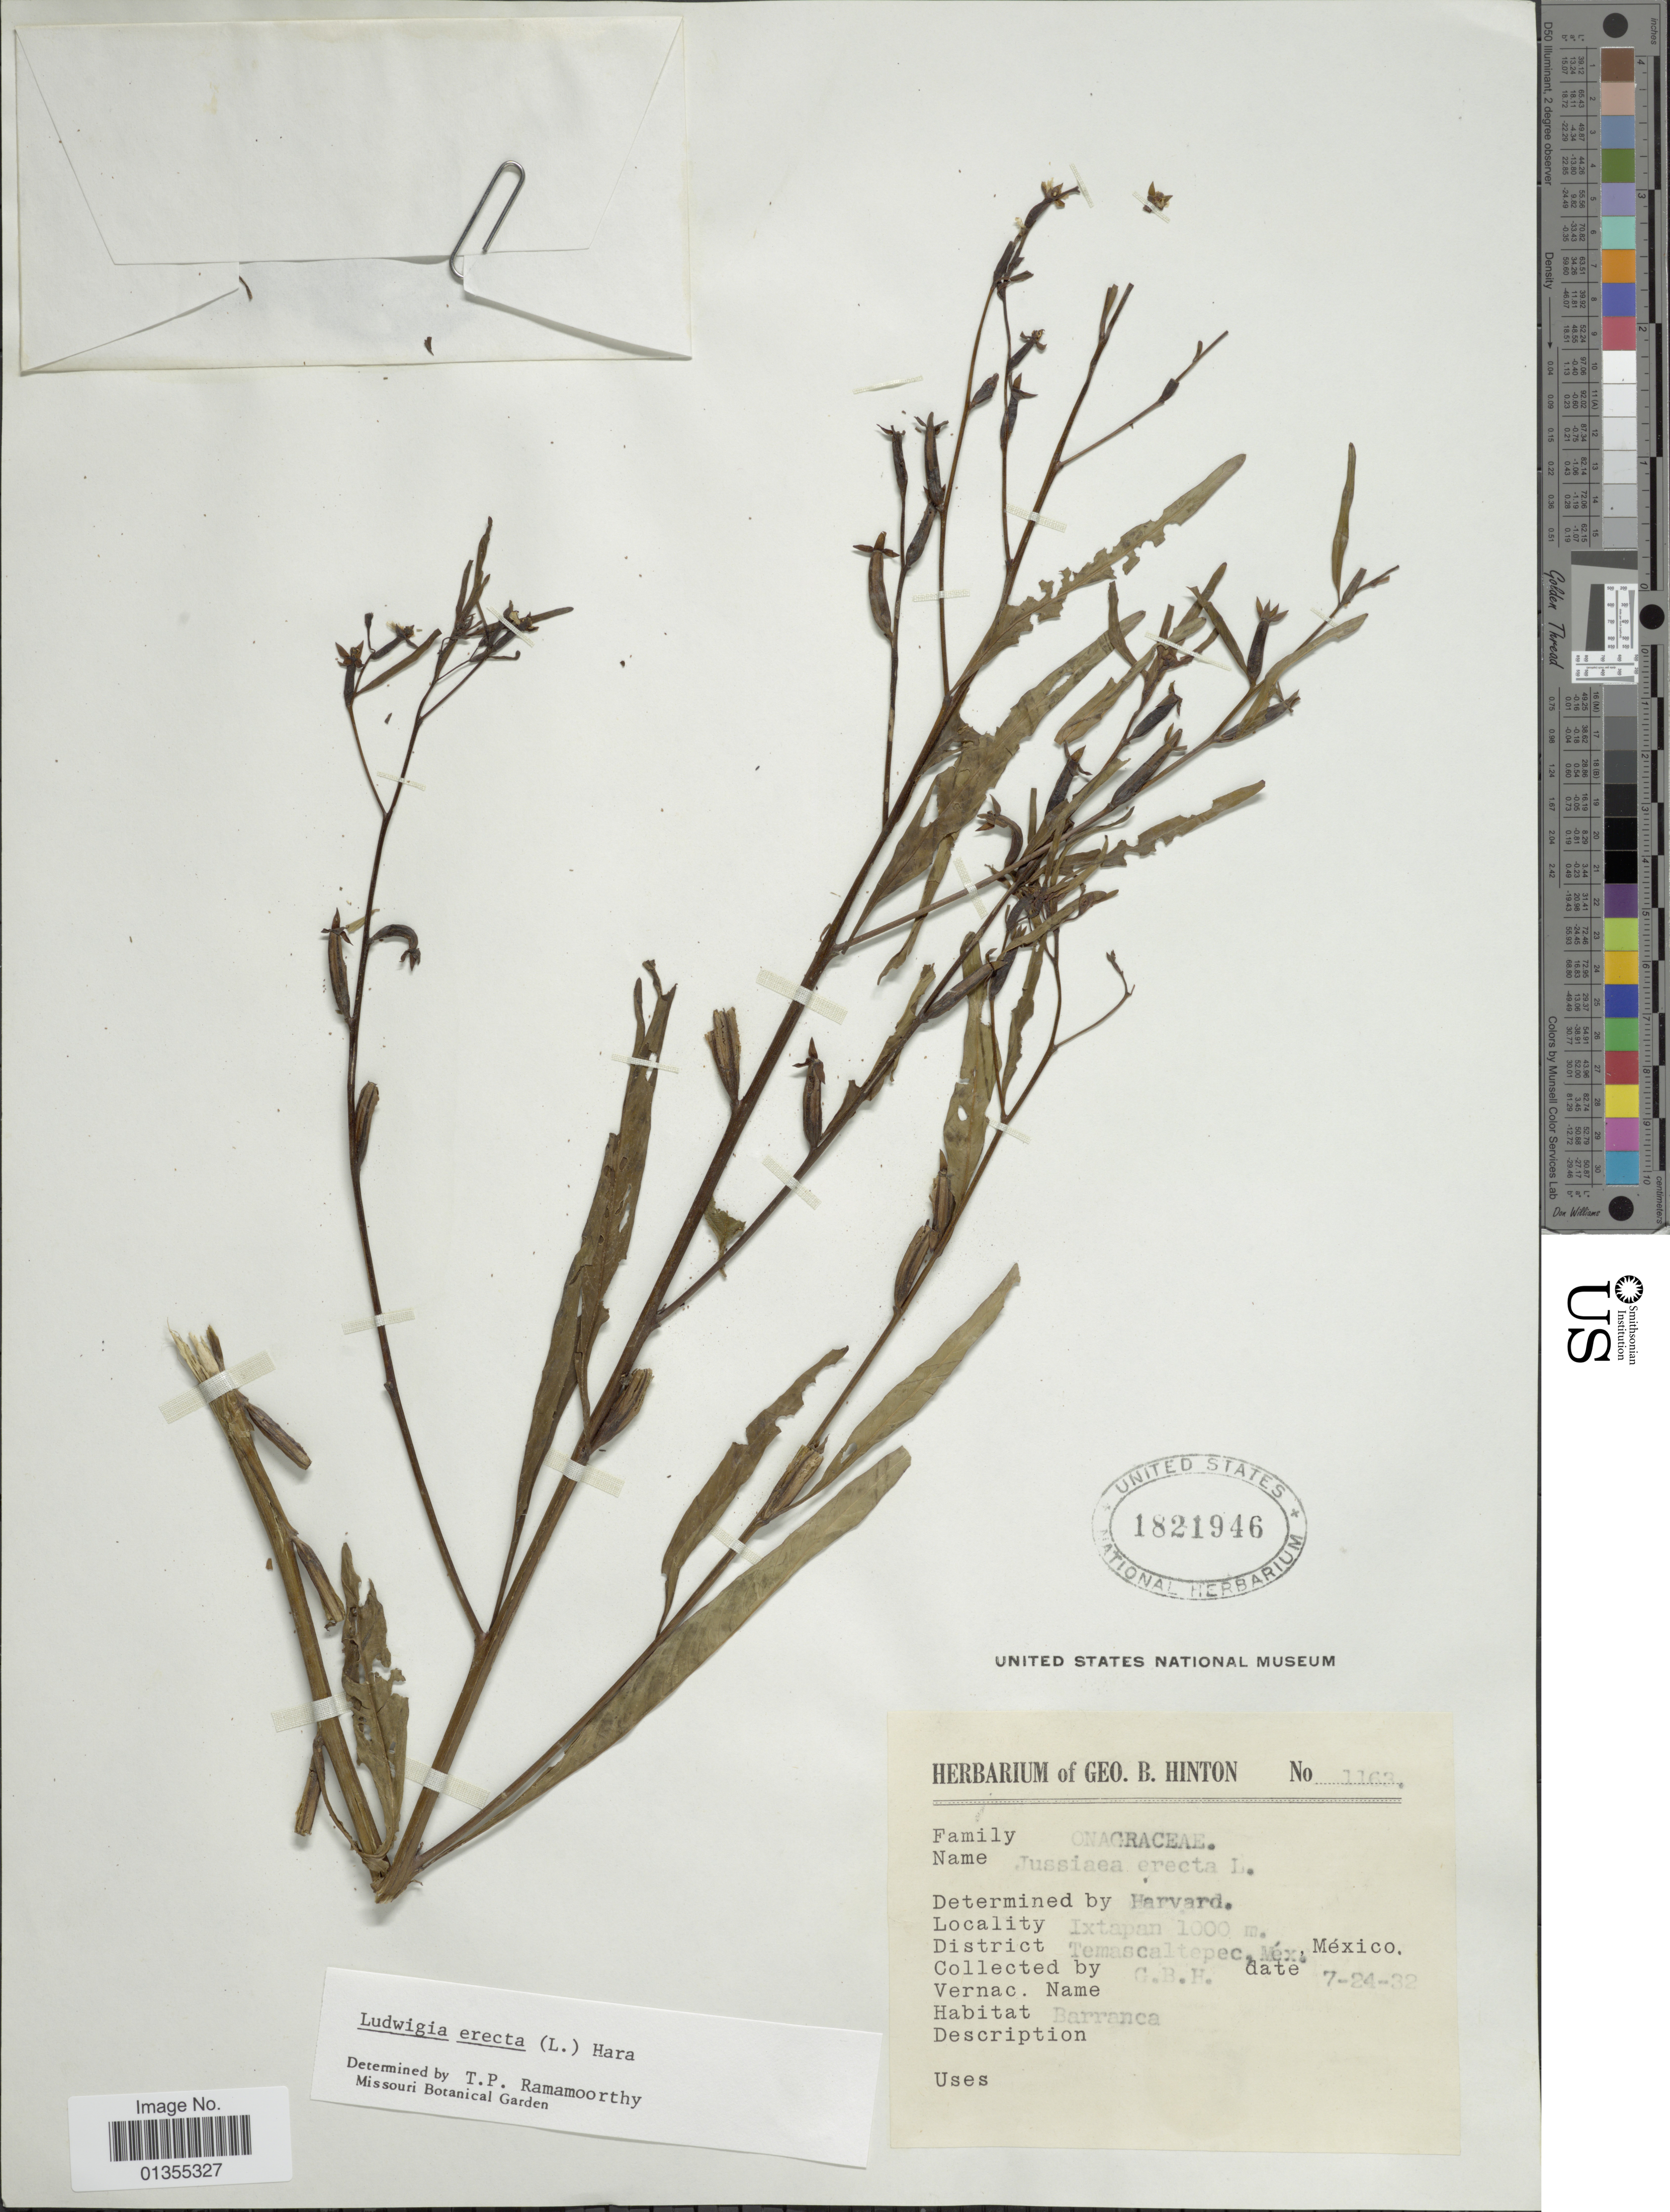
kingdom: Plantae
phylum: Tracheophyta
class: Magnoliopsida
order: Myrtales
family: Onagraceae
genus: Ludwigia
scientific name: Ludwigia erecta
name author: (L.) H. Hara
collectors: G. B. Hinton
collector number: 1163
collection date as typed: Transcribed d/m/y: 24/7/32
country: Mexico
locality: Ixtapan. District Temascaltepec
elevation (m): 1000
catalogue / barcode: US 1821946